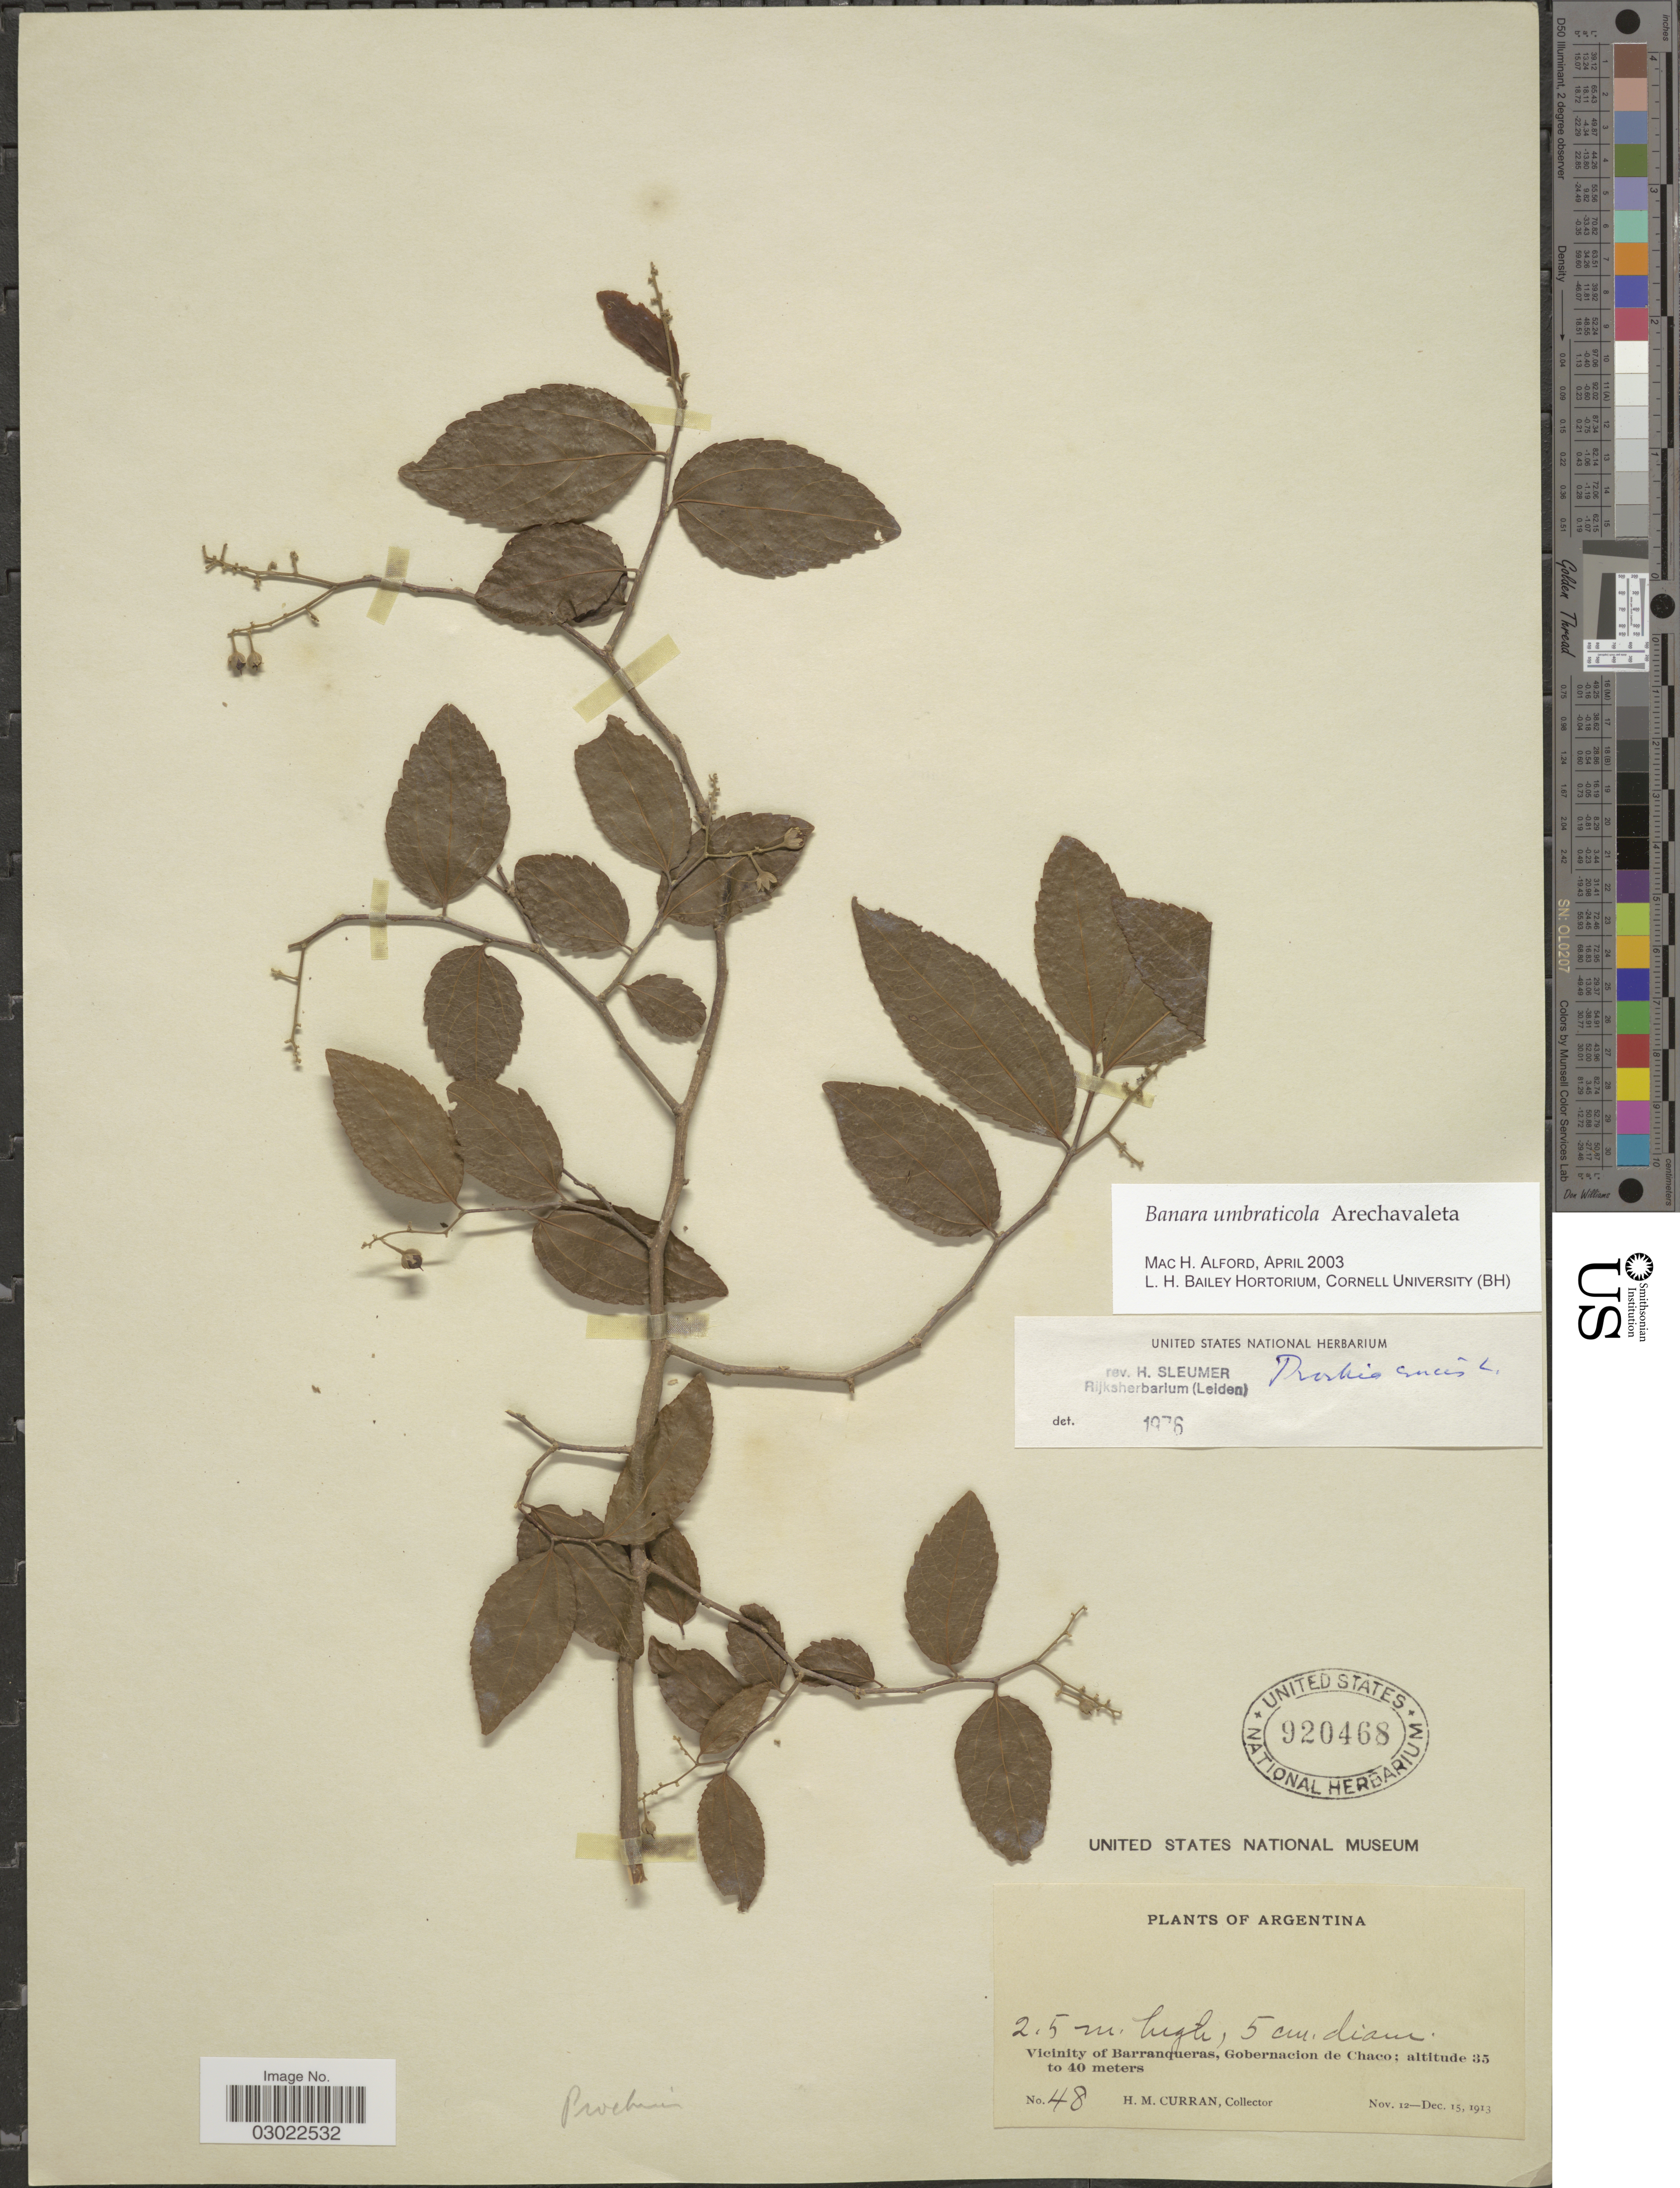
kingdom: Plantae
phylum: Tracheophyta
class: Magnoliopsida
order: Malpighiales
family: Salicaceae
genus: Banara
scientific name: Banara umbraticola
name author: Arechav.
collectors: H. M. Curran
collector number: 48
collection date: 1913-11-12/1913-12-15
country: Argentina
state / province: Chaco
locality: Vicinity of Barranqueras, Gobernacion de Chaco.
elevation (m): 35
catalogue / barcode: US 920468